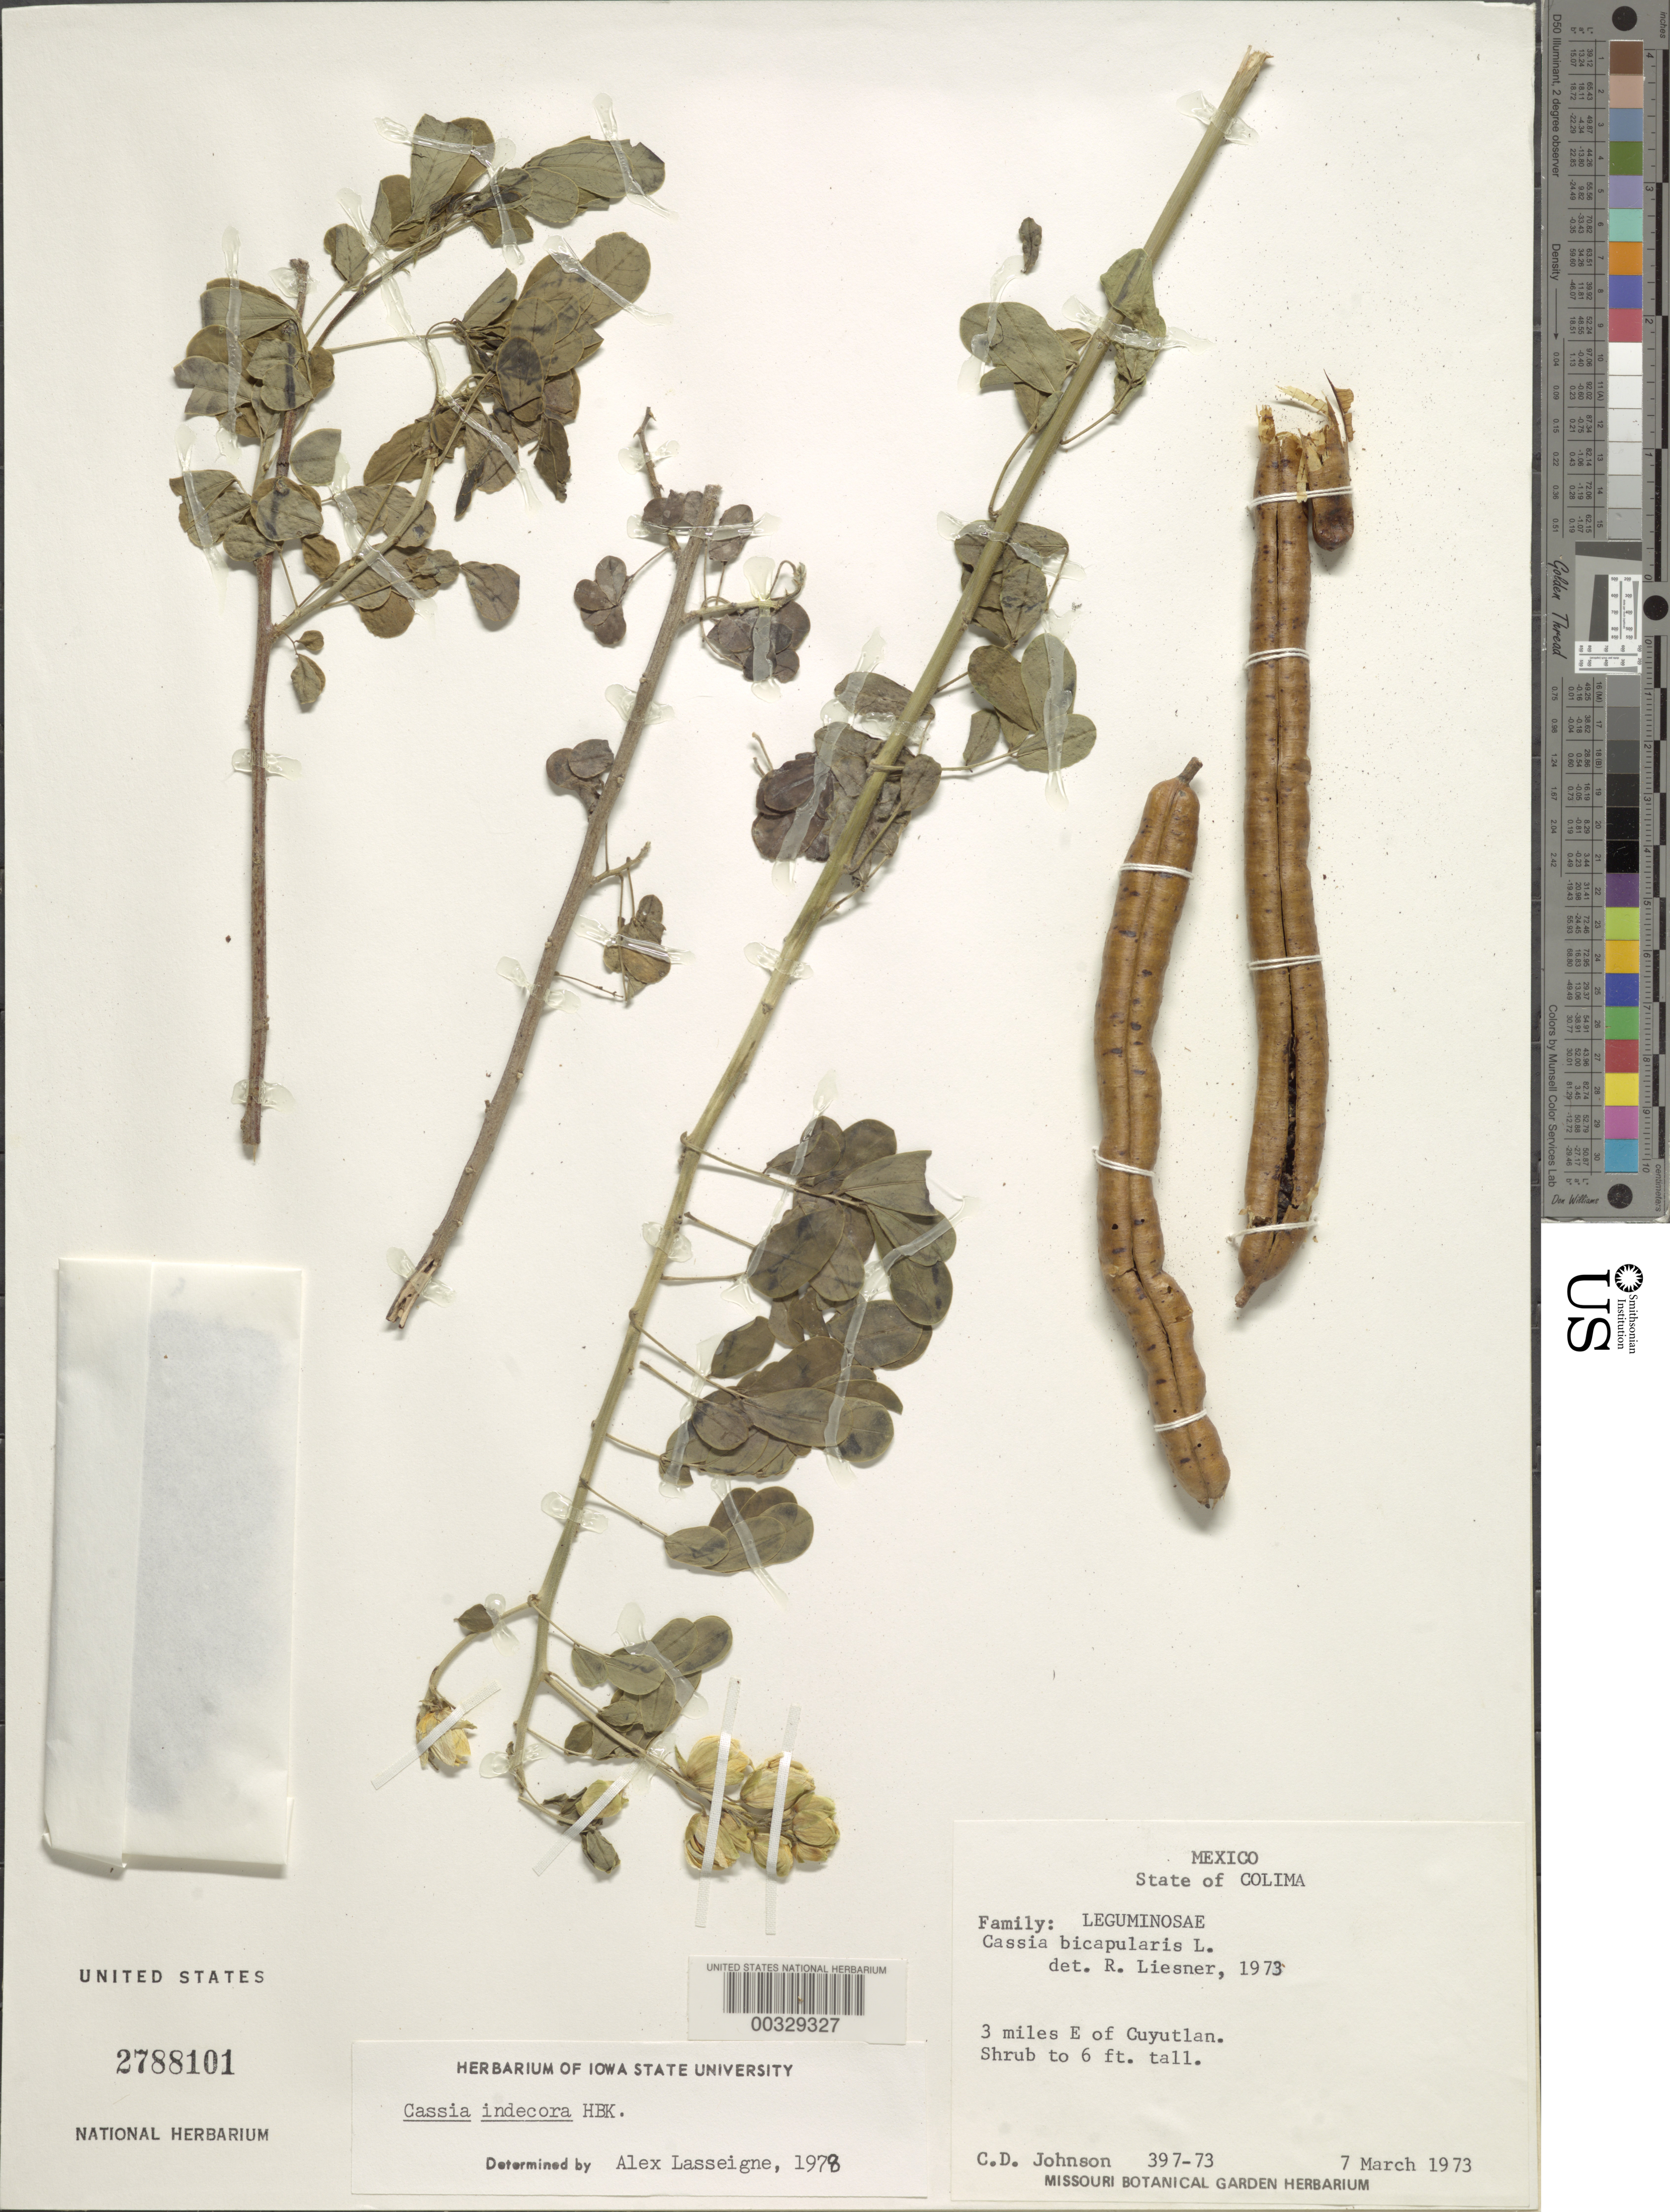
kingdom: Plantae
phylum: Tracheophyta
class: Magnoliopsida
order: Fabales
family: Fabaceae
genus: Senna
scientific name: Senna pendula var. advena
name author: (Vogel) H.S. Irwin & Barneby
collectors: C. D. Johnson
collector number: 397-73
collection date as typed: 07 Mar 1973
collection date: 1973-03-07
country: Mexico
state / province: Colima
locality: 3 mi E of Cuyutlán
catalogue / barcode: US 2788101